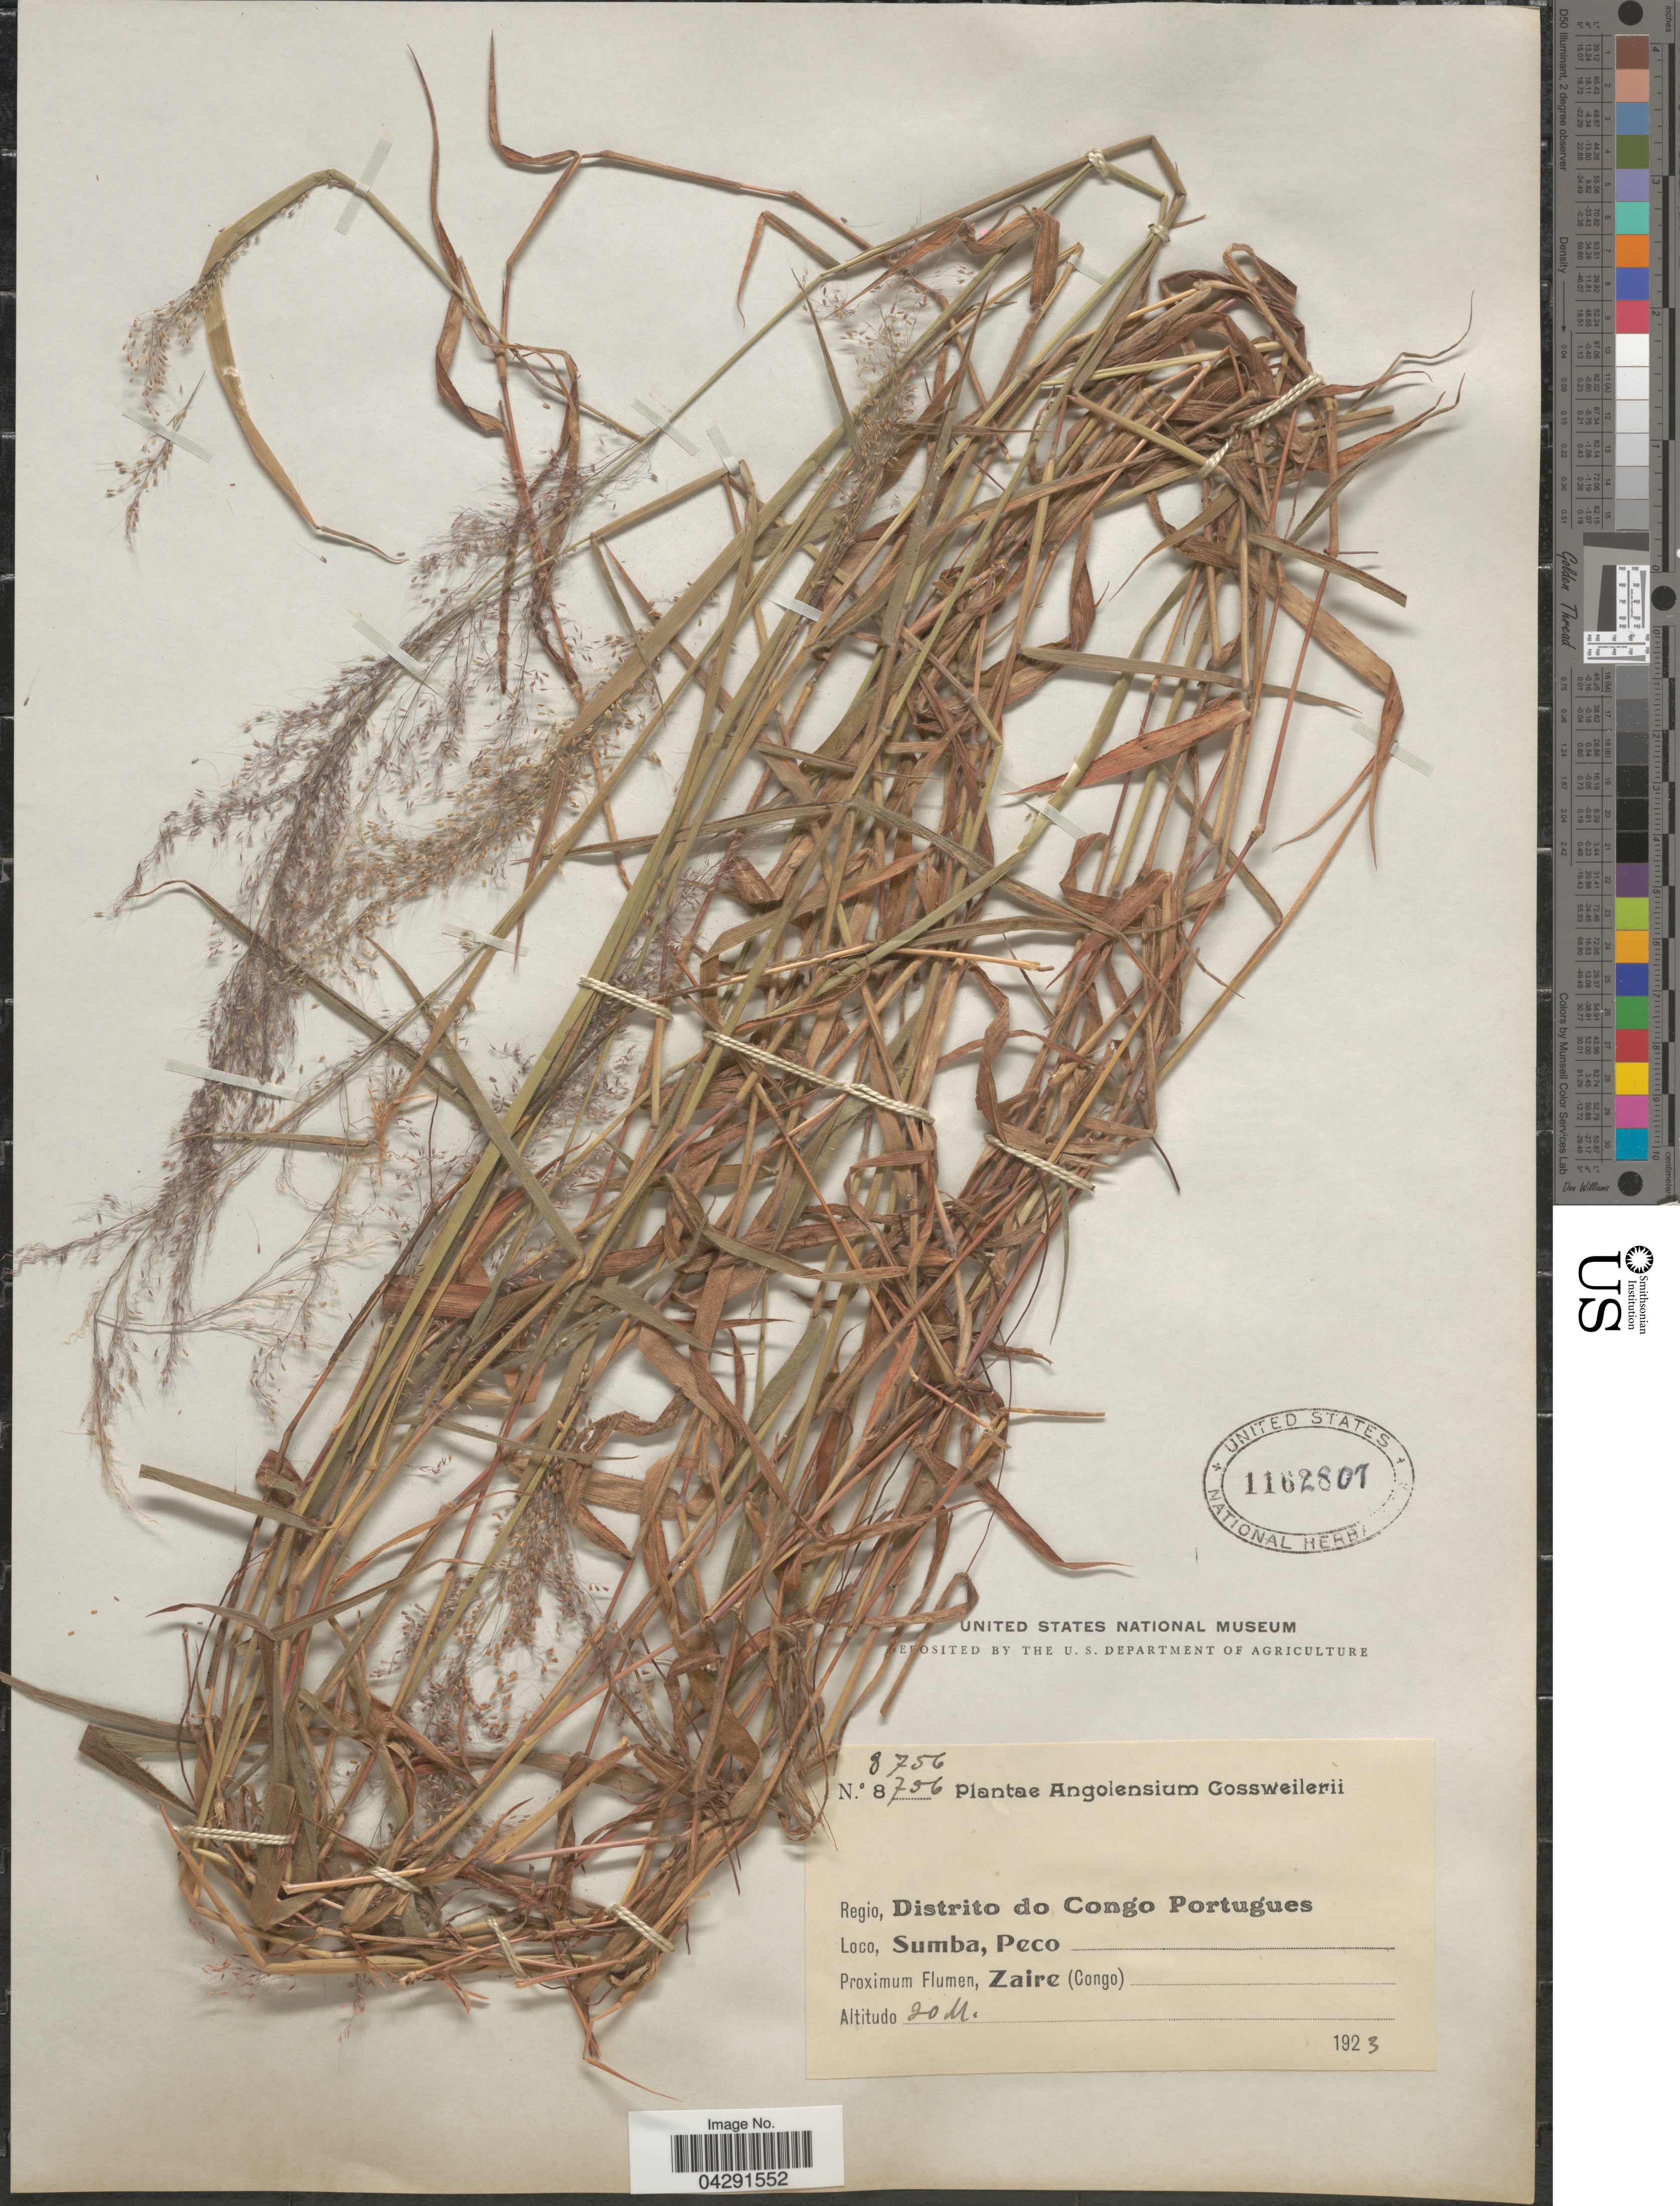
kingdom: Plantae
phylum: Tracheophyta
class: Liliopsida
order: Poales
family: Poaceae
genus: Melinis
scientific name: Melinis tenuissima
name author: Stapf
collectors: -. Gossweiler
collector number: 8756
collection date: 1923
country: Angola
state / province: Zaire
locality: Regio, Distrito do Congo Portugues. Sumba, Peco. Proximum Flumen, Zaire (Congo).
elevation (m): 20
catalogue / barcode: US 1162807